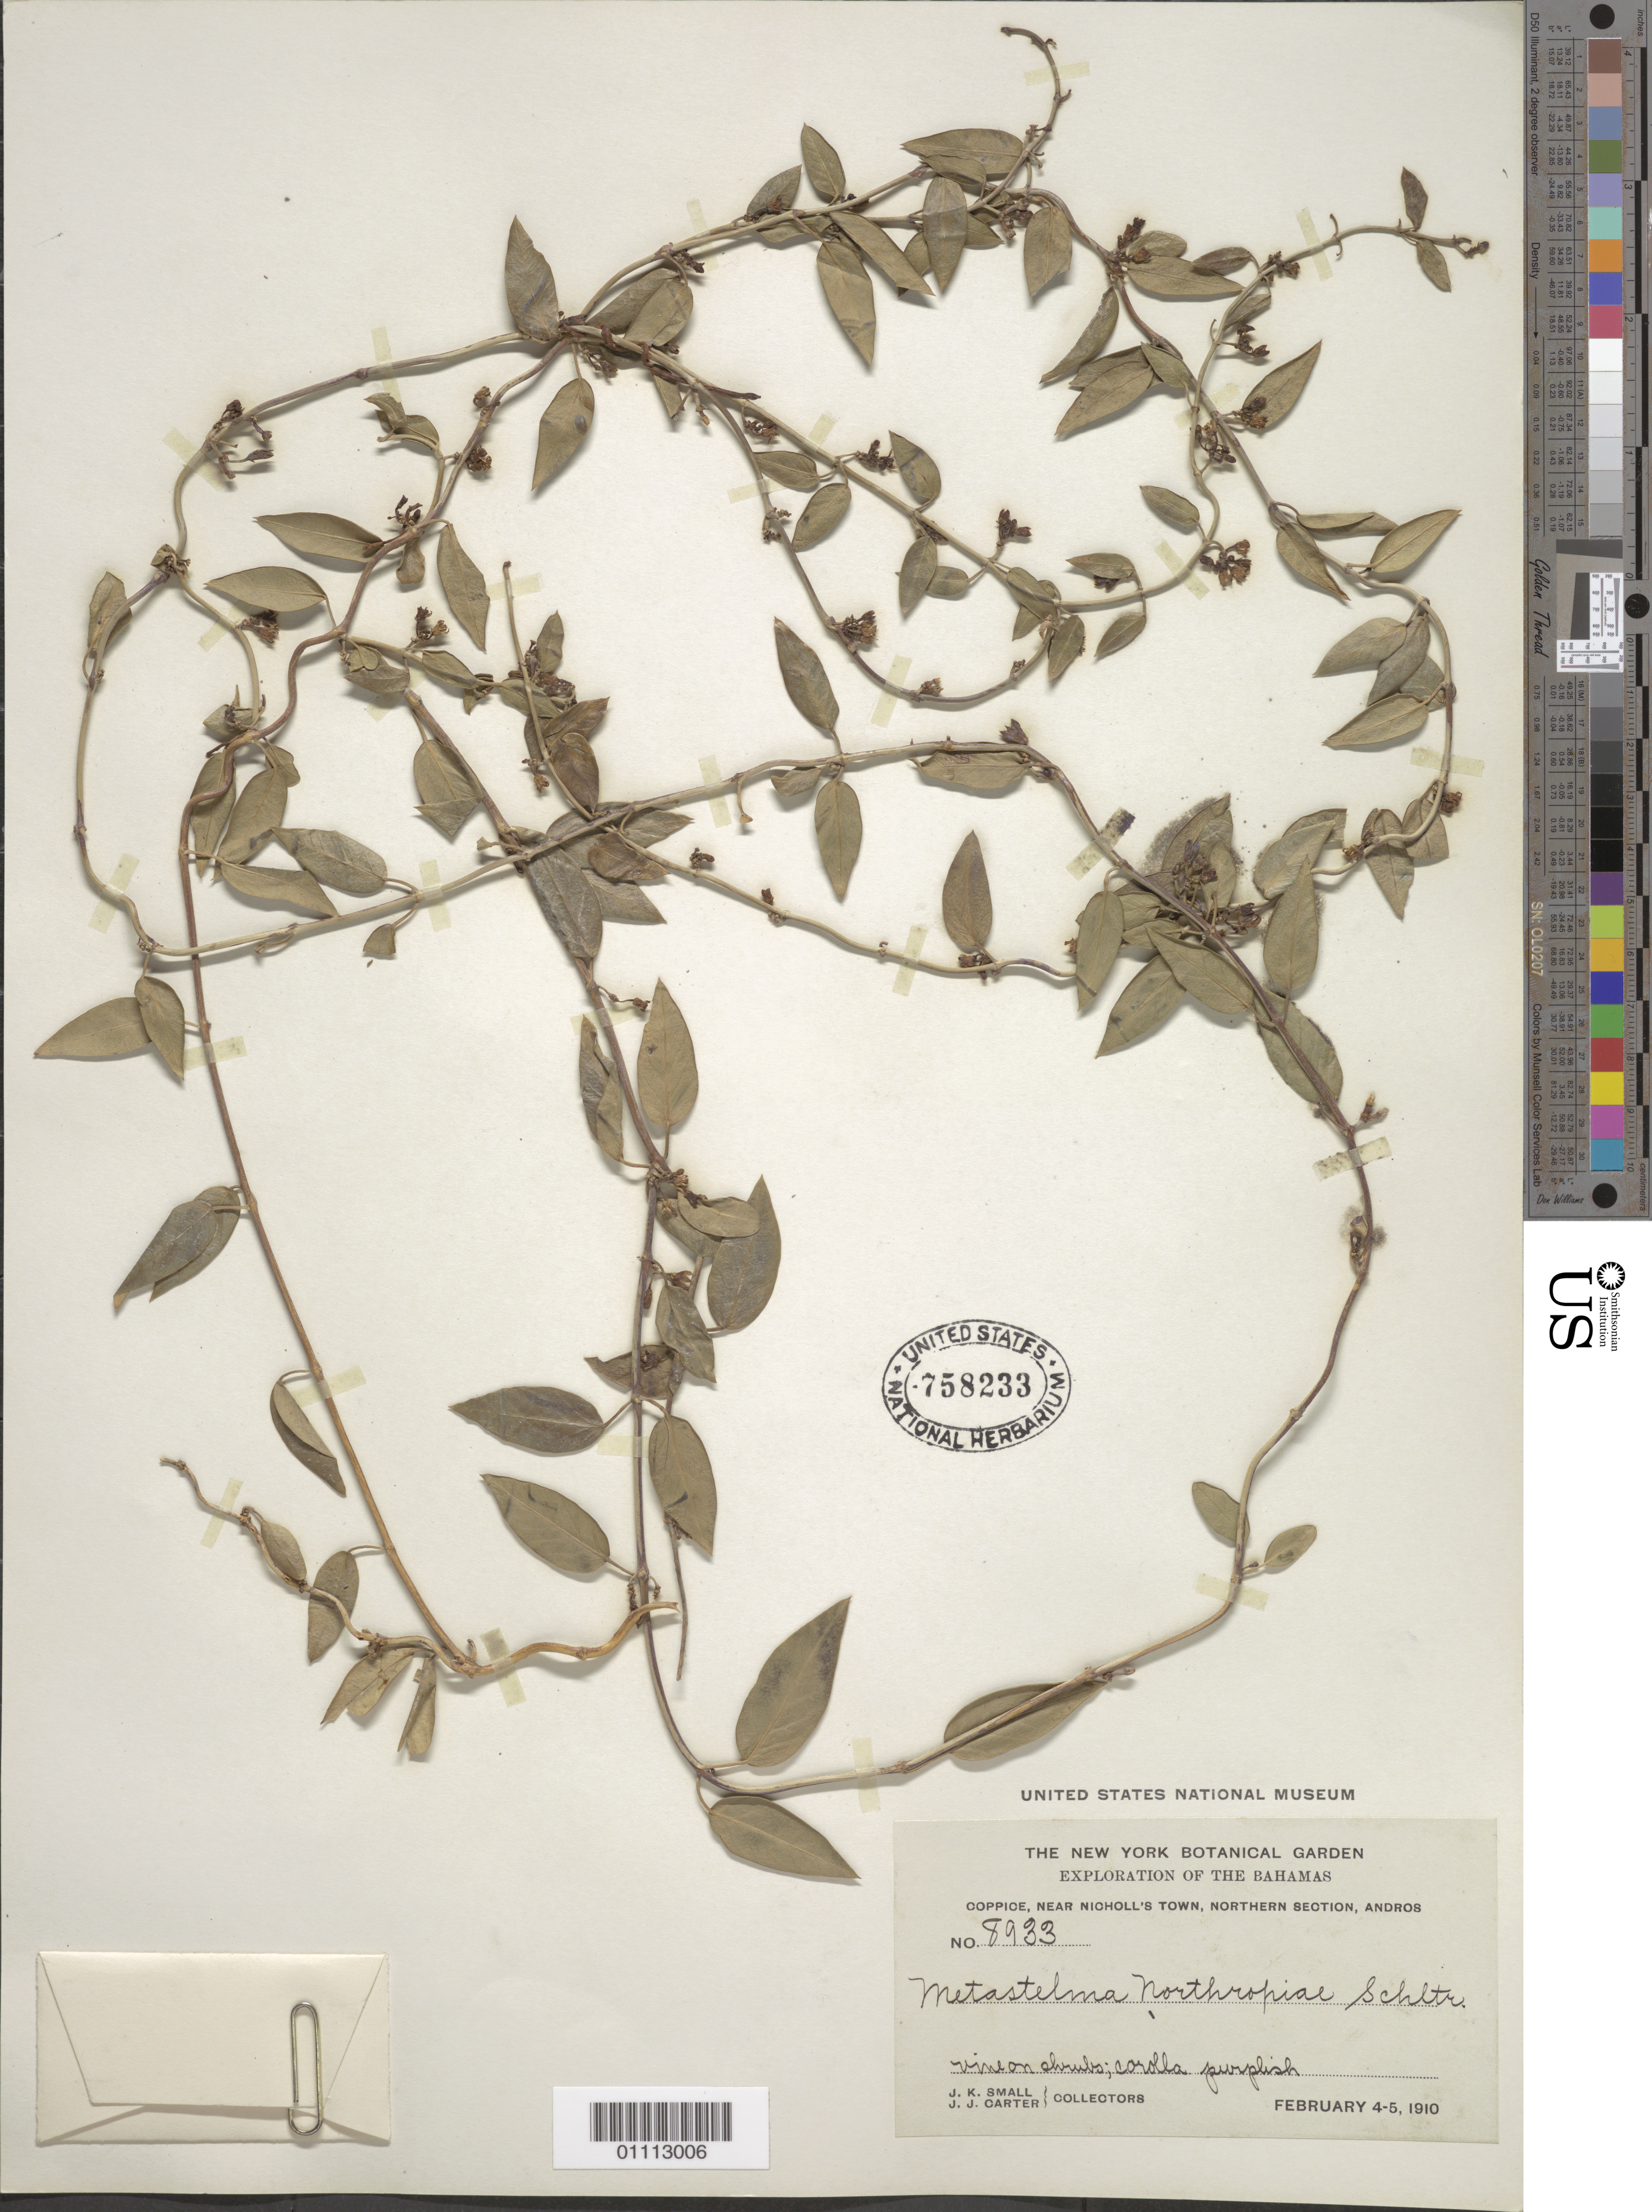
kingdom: Plantae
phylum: Tracheophyta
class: Magnoliopsida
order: Gentianales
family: Apocynaceae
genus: Cynanchum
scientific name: Cynanchum northropiae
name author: (Schltdl.) Alain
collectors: J. K. Small & J. J. Carter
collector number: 8933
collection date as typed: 04 Feb 1910 to 05 Feb 1910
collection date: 1910-02-04/1910-02-05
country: Bahamas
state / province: North Andros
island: Andros I.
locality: Coppice, near Nicholl's town.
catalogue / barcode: US 758233